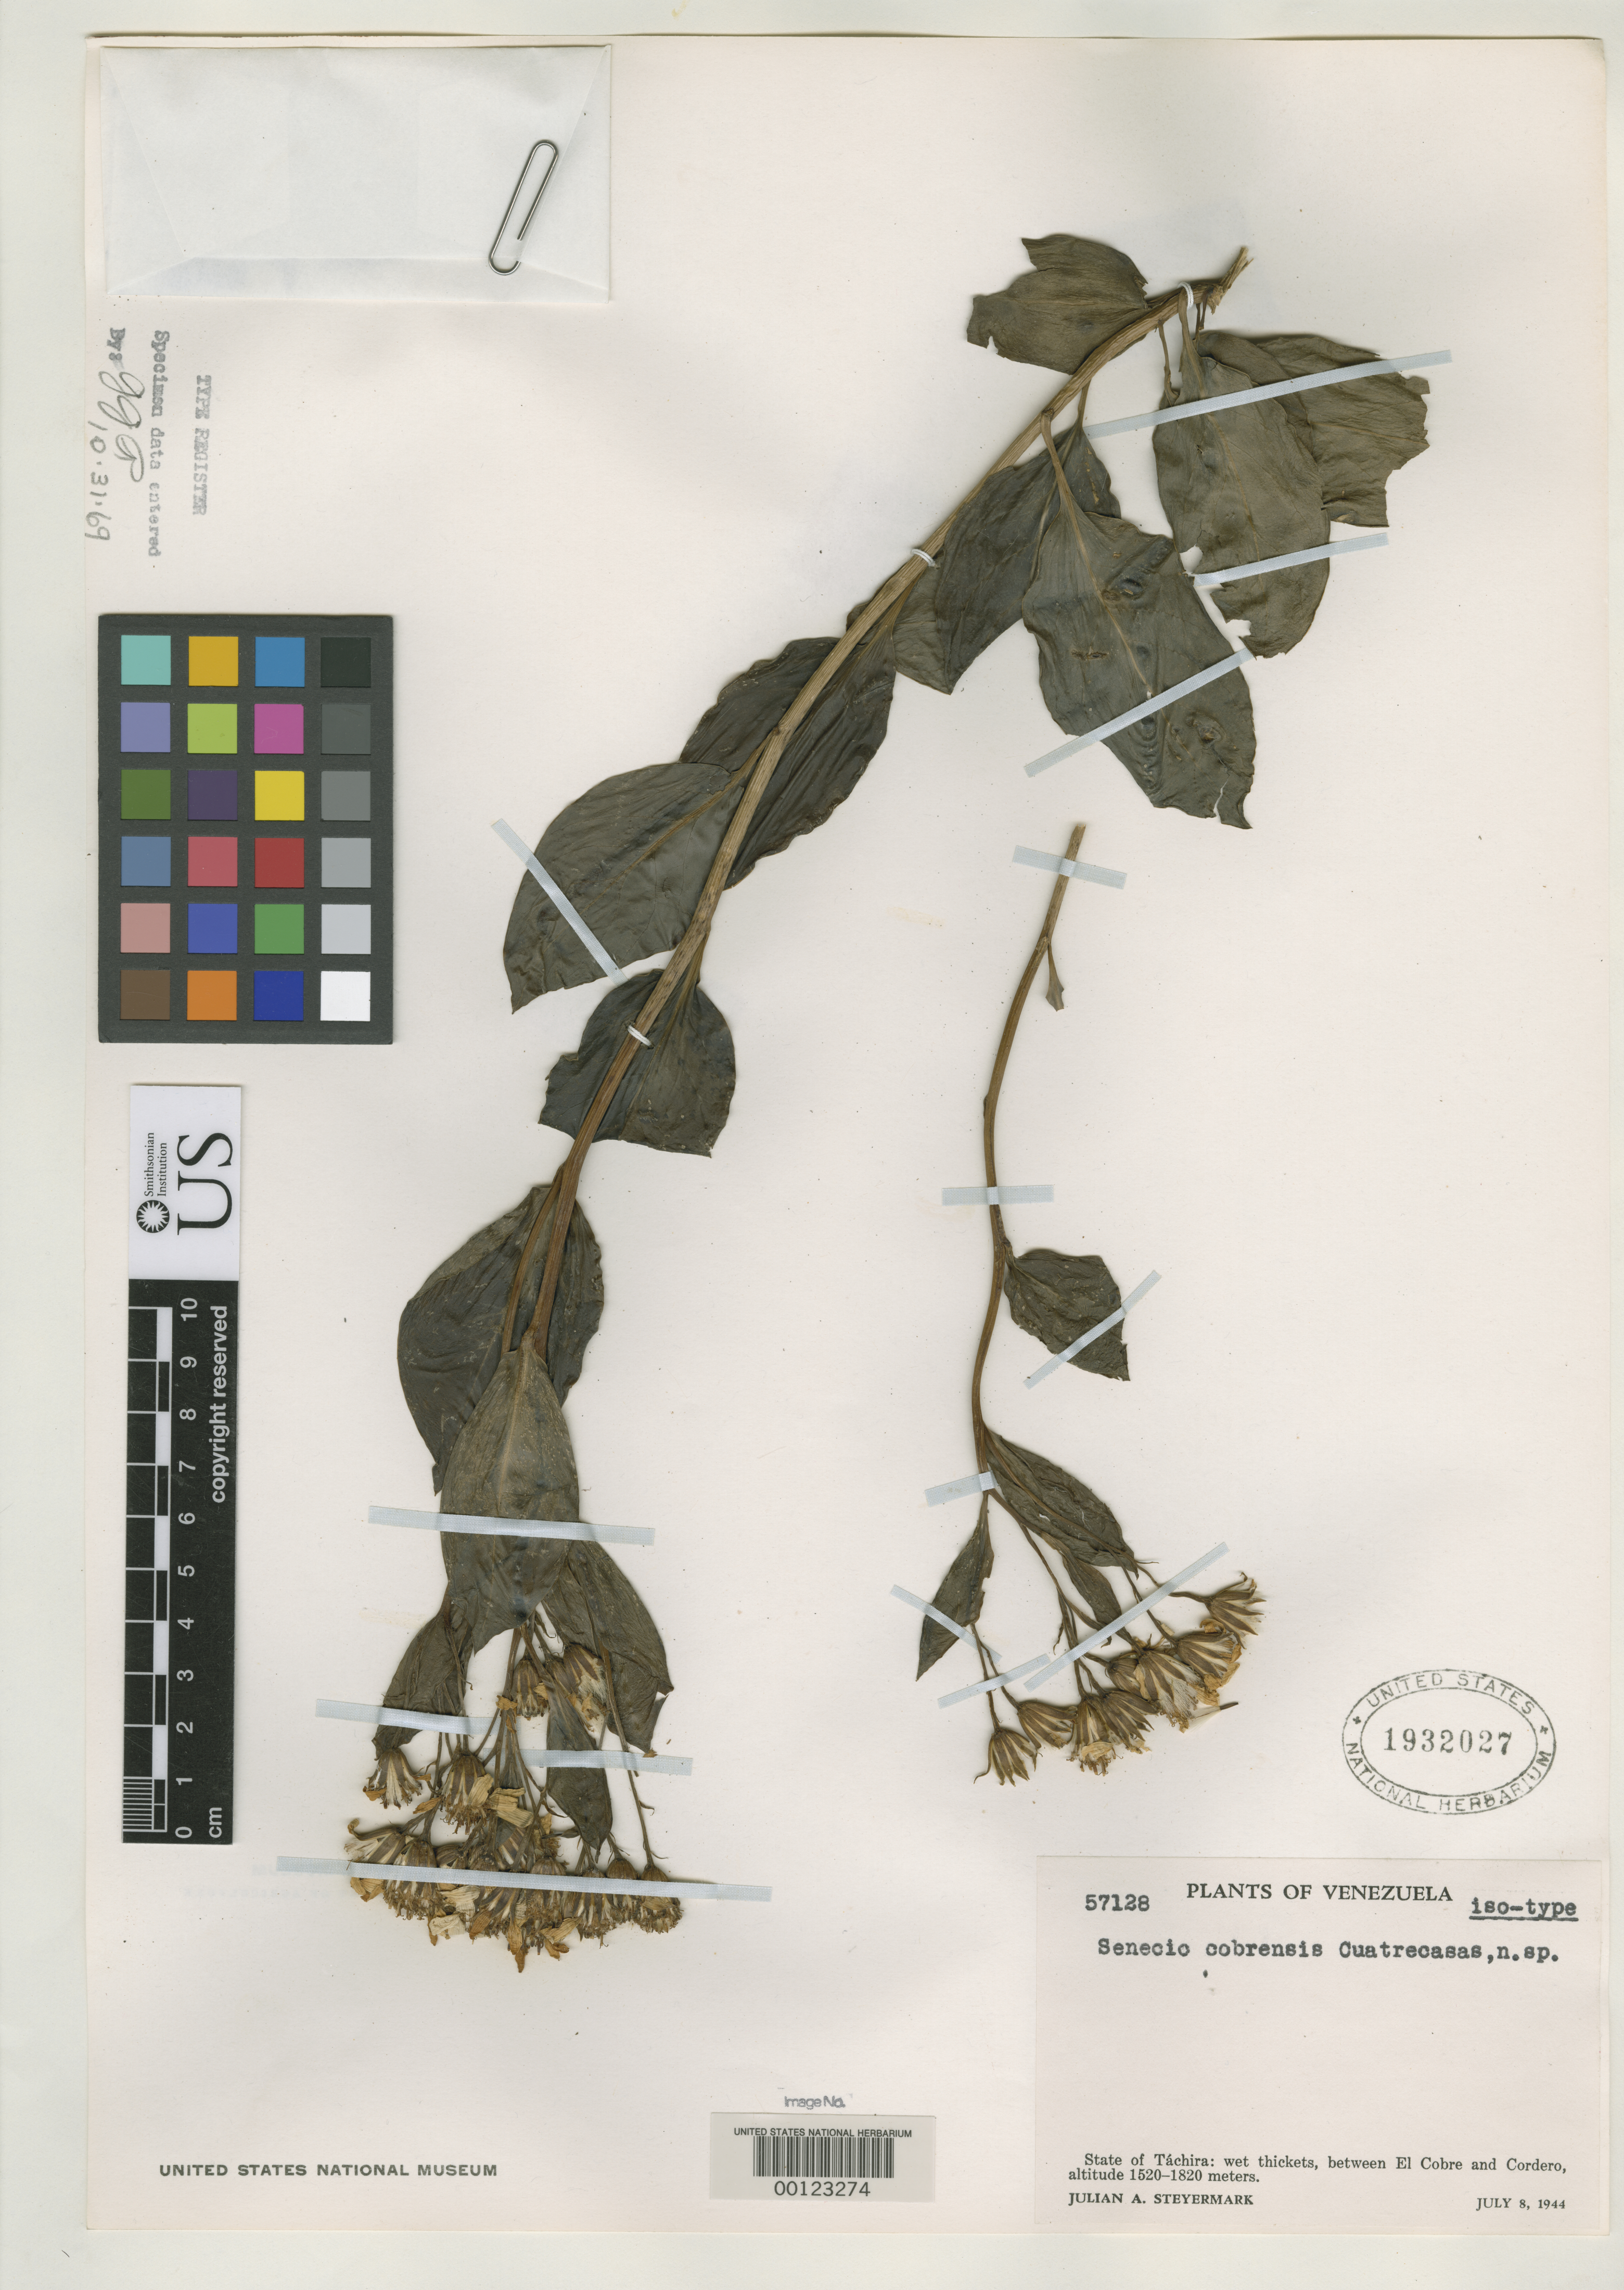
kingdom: Plantae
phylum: Tracheophyta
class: Magnoliopsida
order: Asterales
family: Asteraceae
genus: Senecio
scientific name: Senecio cobrensis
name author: Cuatrec.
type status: Isotype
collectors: J. Steyermark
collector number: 57128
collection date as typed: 08 Jul 1944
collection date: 1944-07-08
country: Venezuela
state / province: Tachira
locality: Between El Cobre and Cordero.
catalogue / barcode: US 1932027